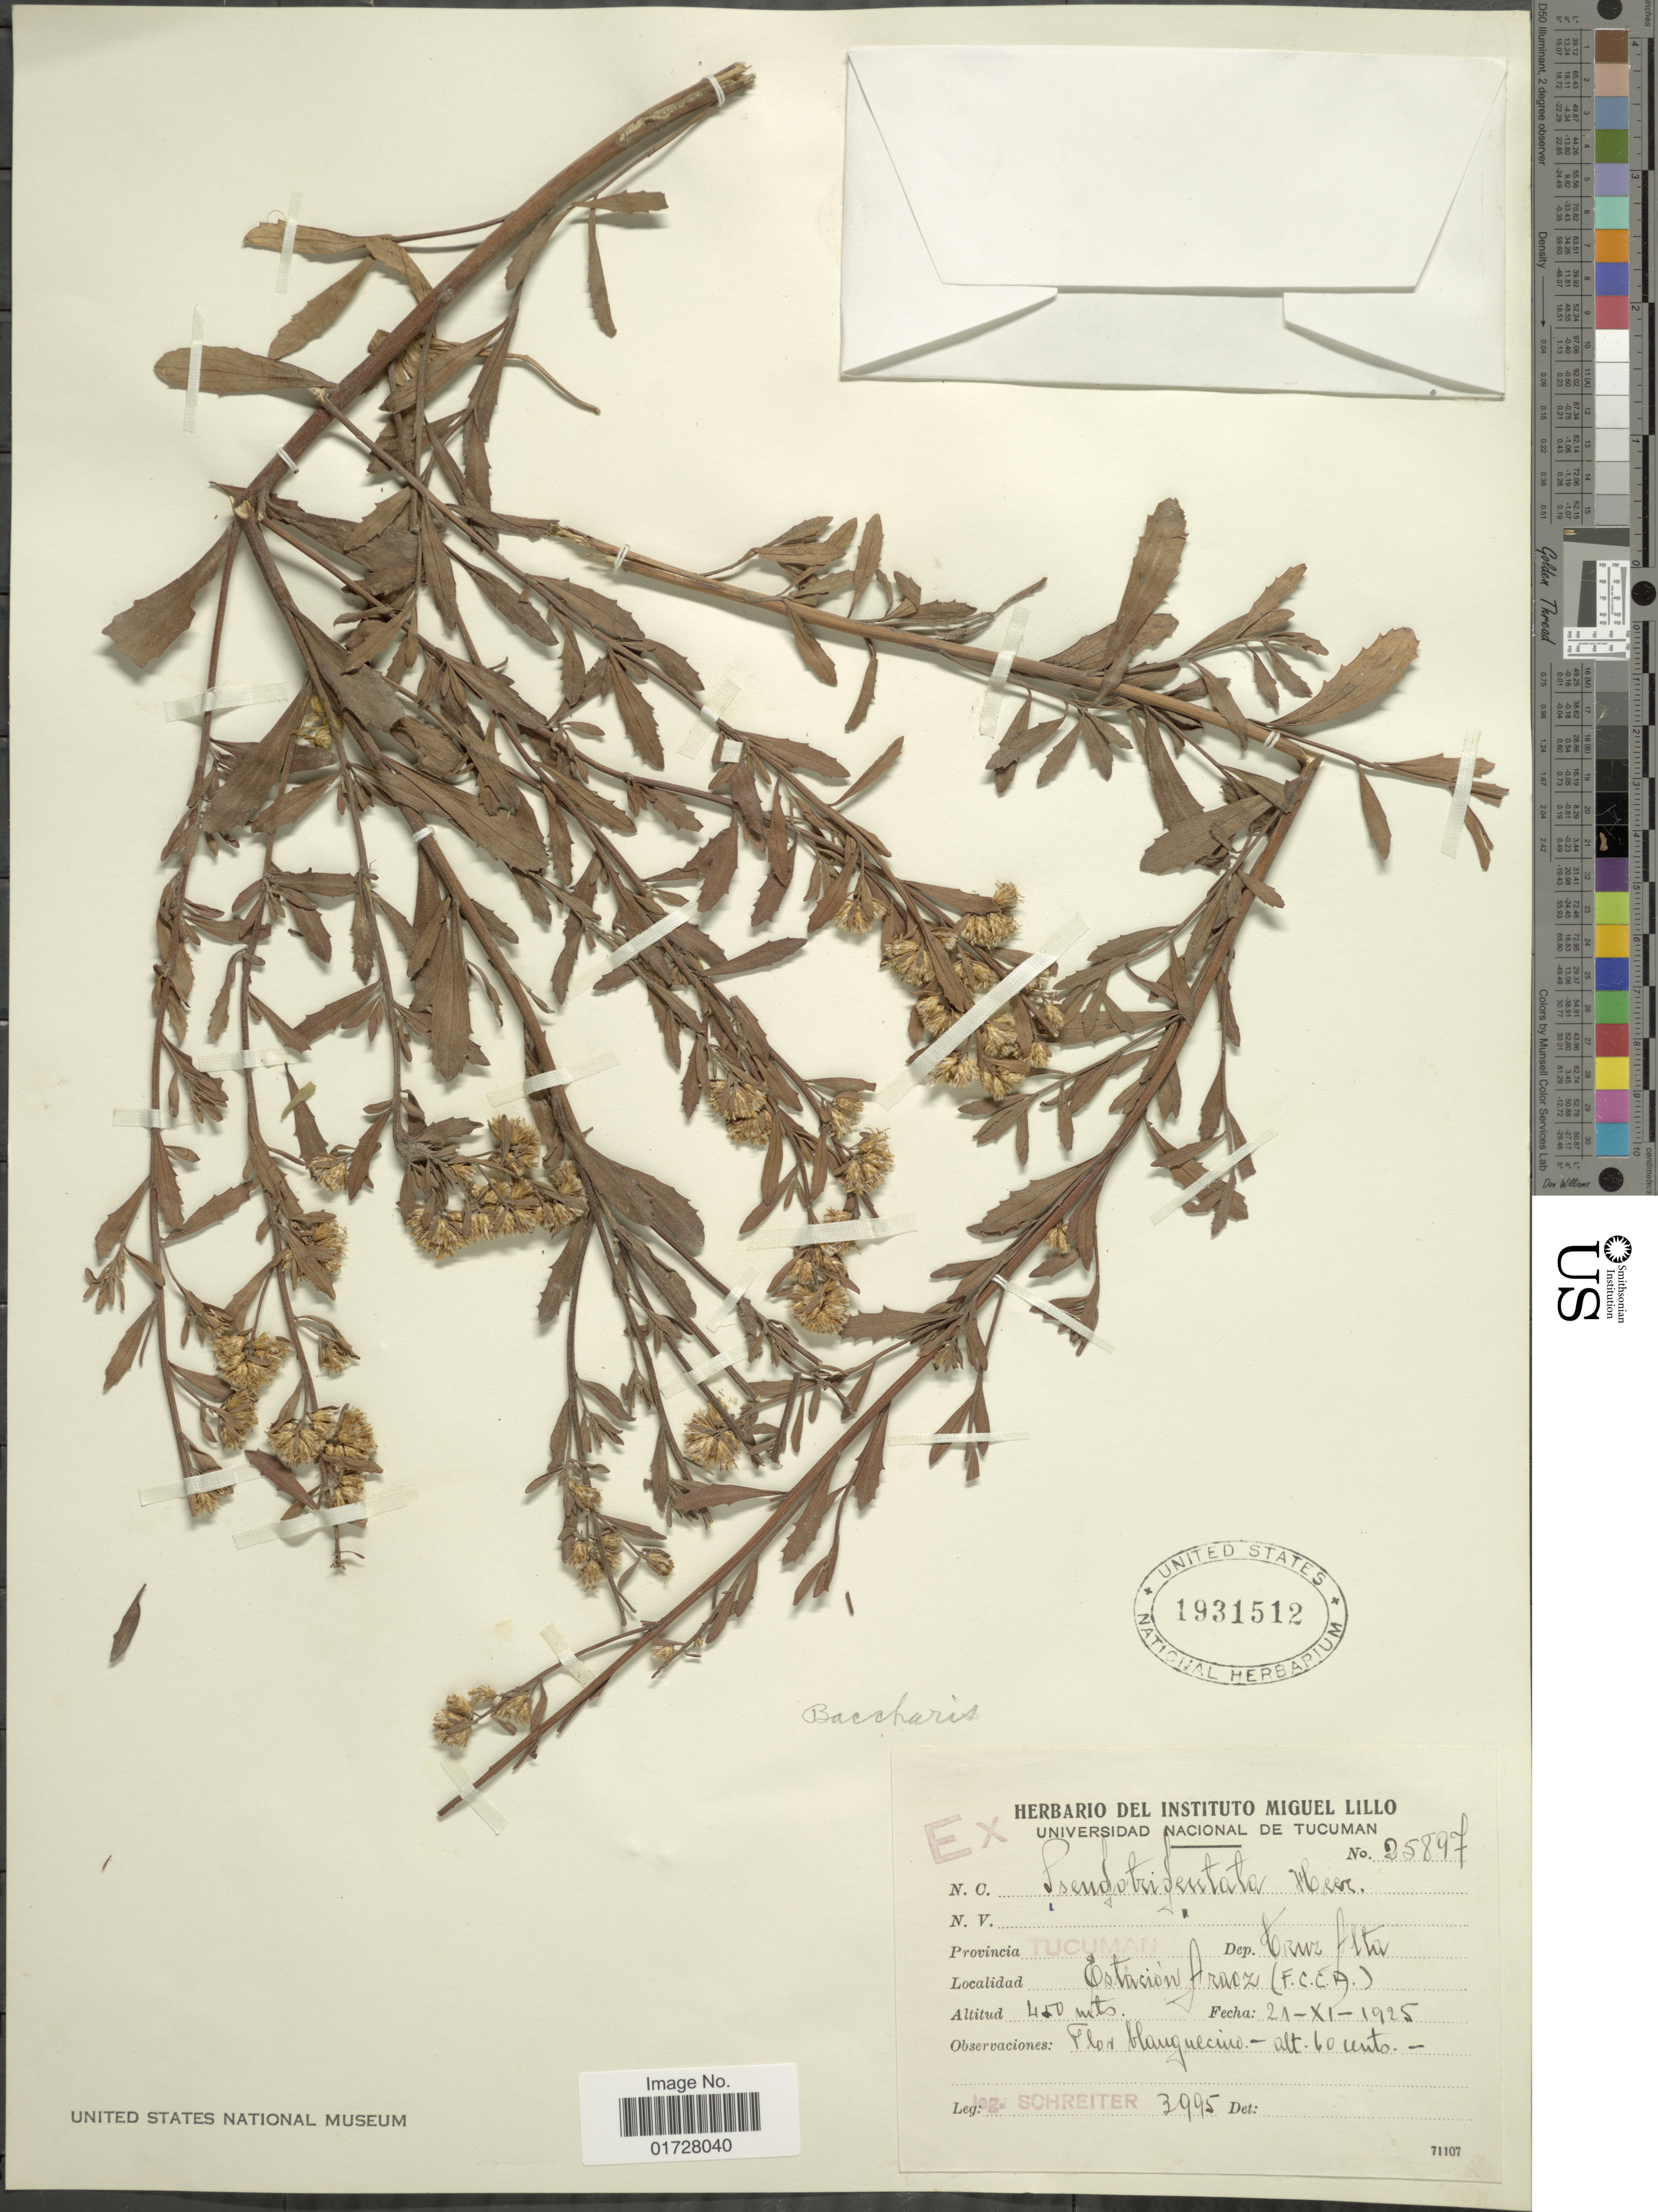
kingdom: Plantae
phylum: Tracheophyta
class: Magnoliopsida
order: Asterales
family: Asteraceae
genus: Baccharis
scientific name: Baccharis sp.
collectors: -. Schreiter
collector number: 3995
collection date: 1925-11-21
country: Argentina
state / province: Tucuman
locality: Dep. Cruz Alta, Estacion Araoz (F. C. E. A.)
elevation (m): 450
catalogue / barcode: US 1931512